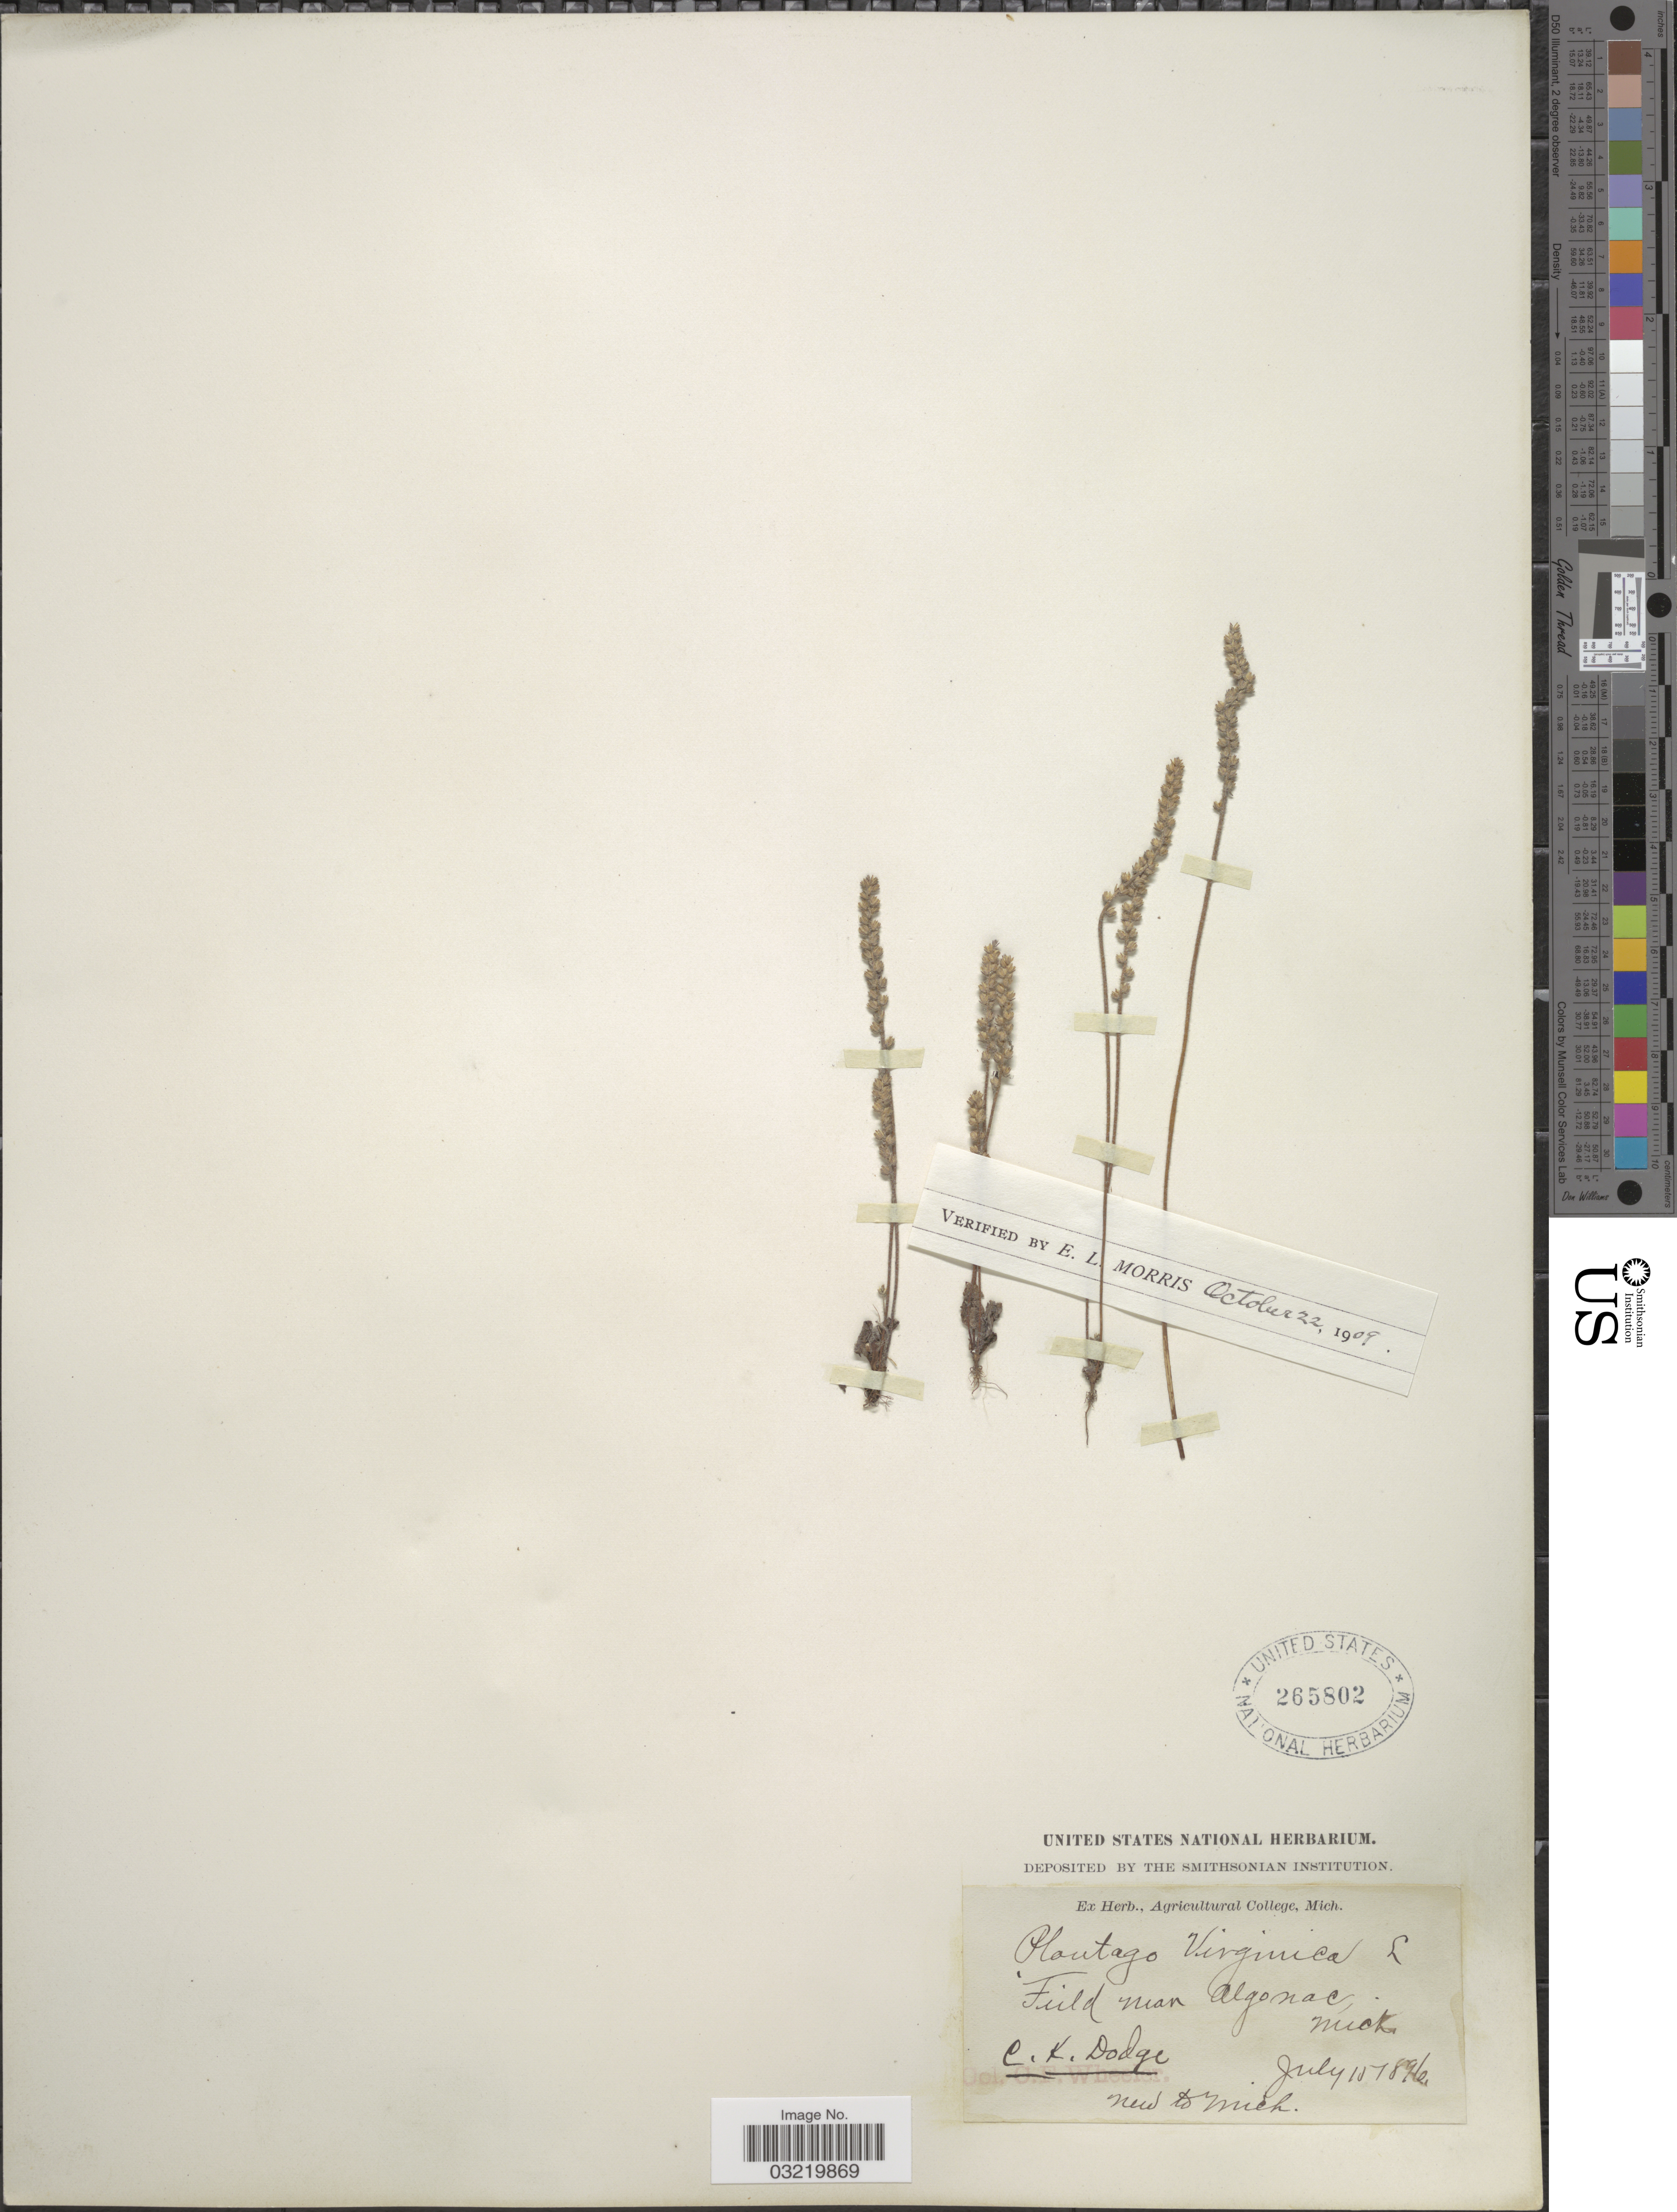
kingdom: Plantae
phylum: Tracheophyta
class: Magnoliopsida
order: Lamiales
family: Plantaginaceae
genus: Plantago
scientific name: Plantago virginica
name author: L.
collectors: C. Dodge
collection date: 1896-07-15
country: United States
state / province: Michigan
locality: Field man Algonac. New to Mich.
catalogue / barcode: US 265802